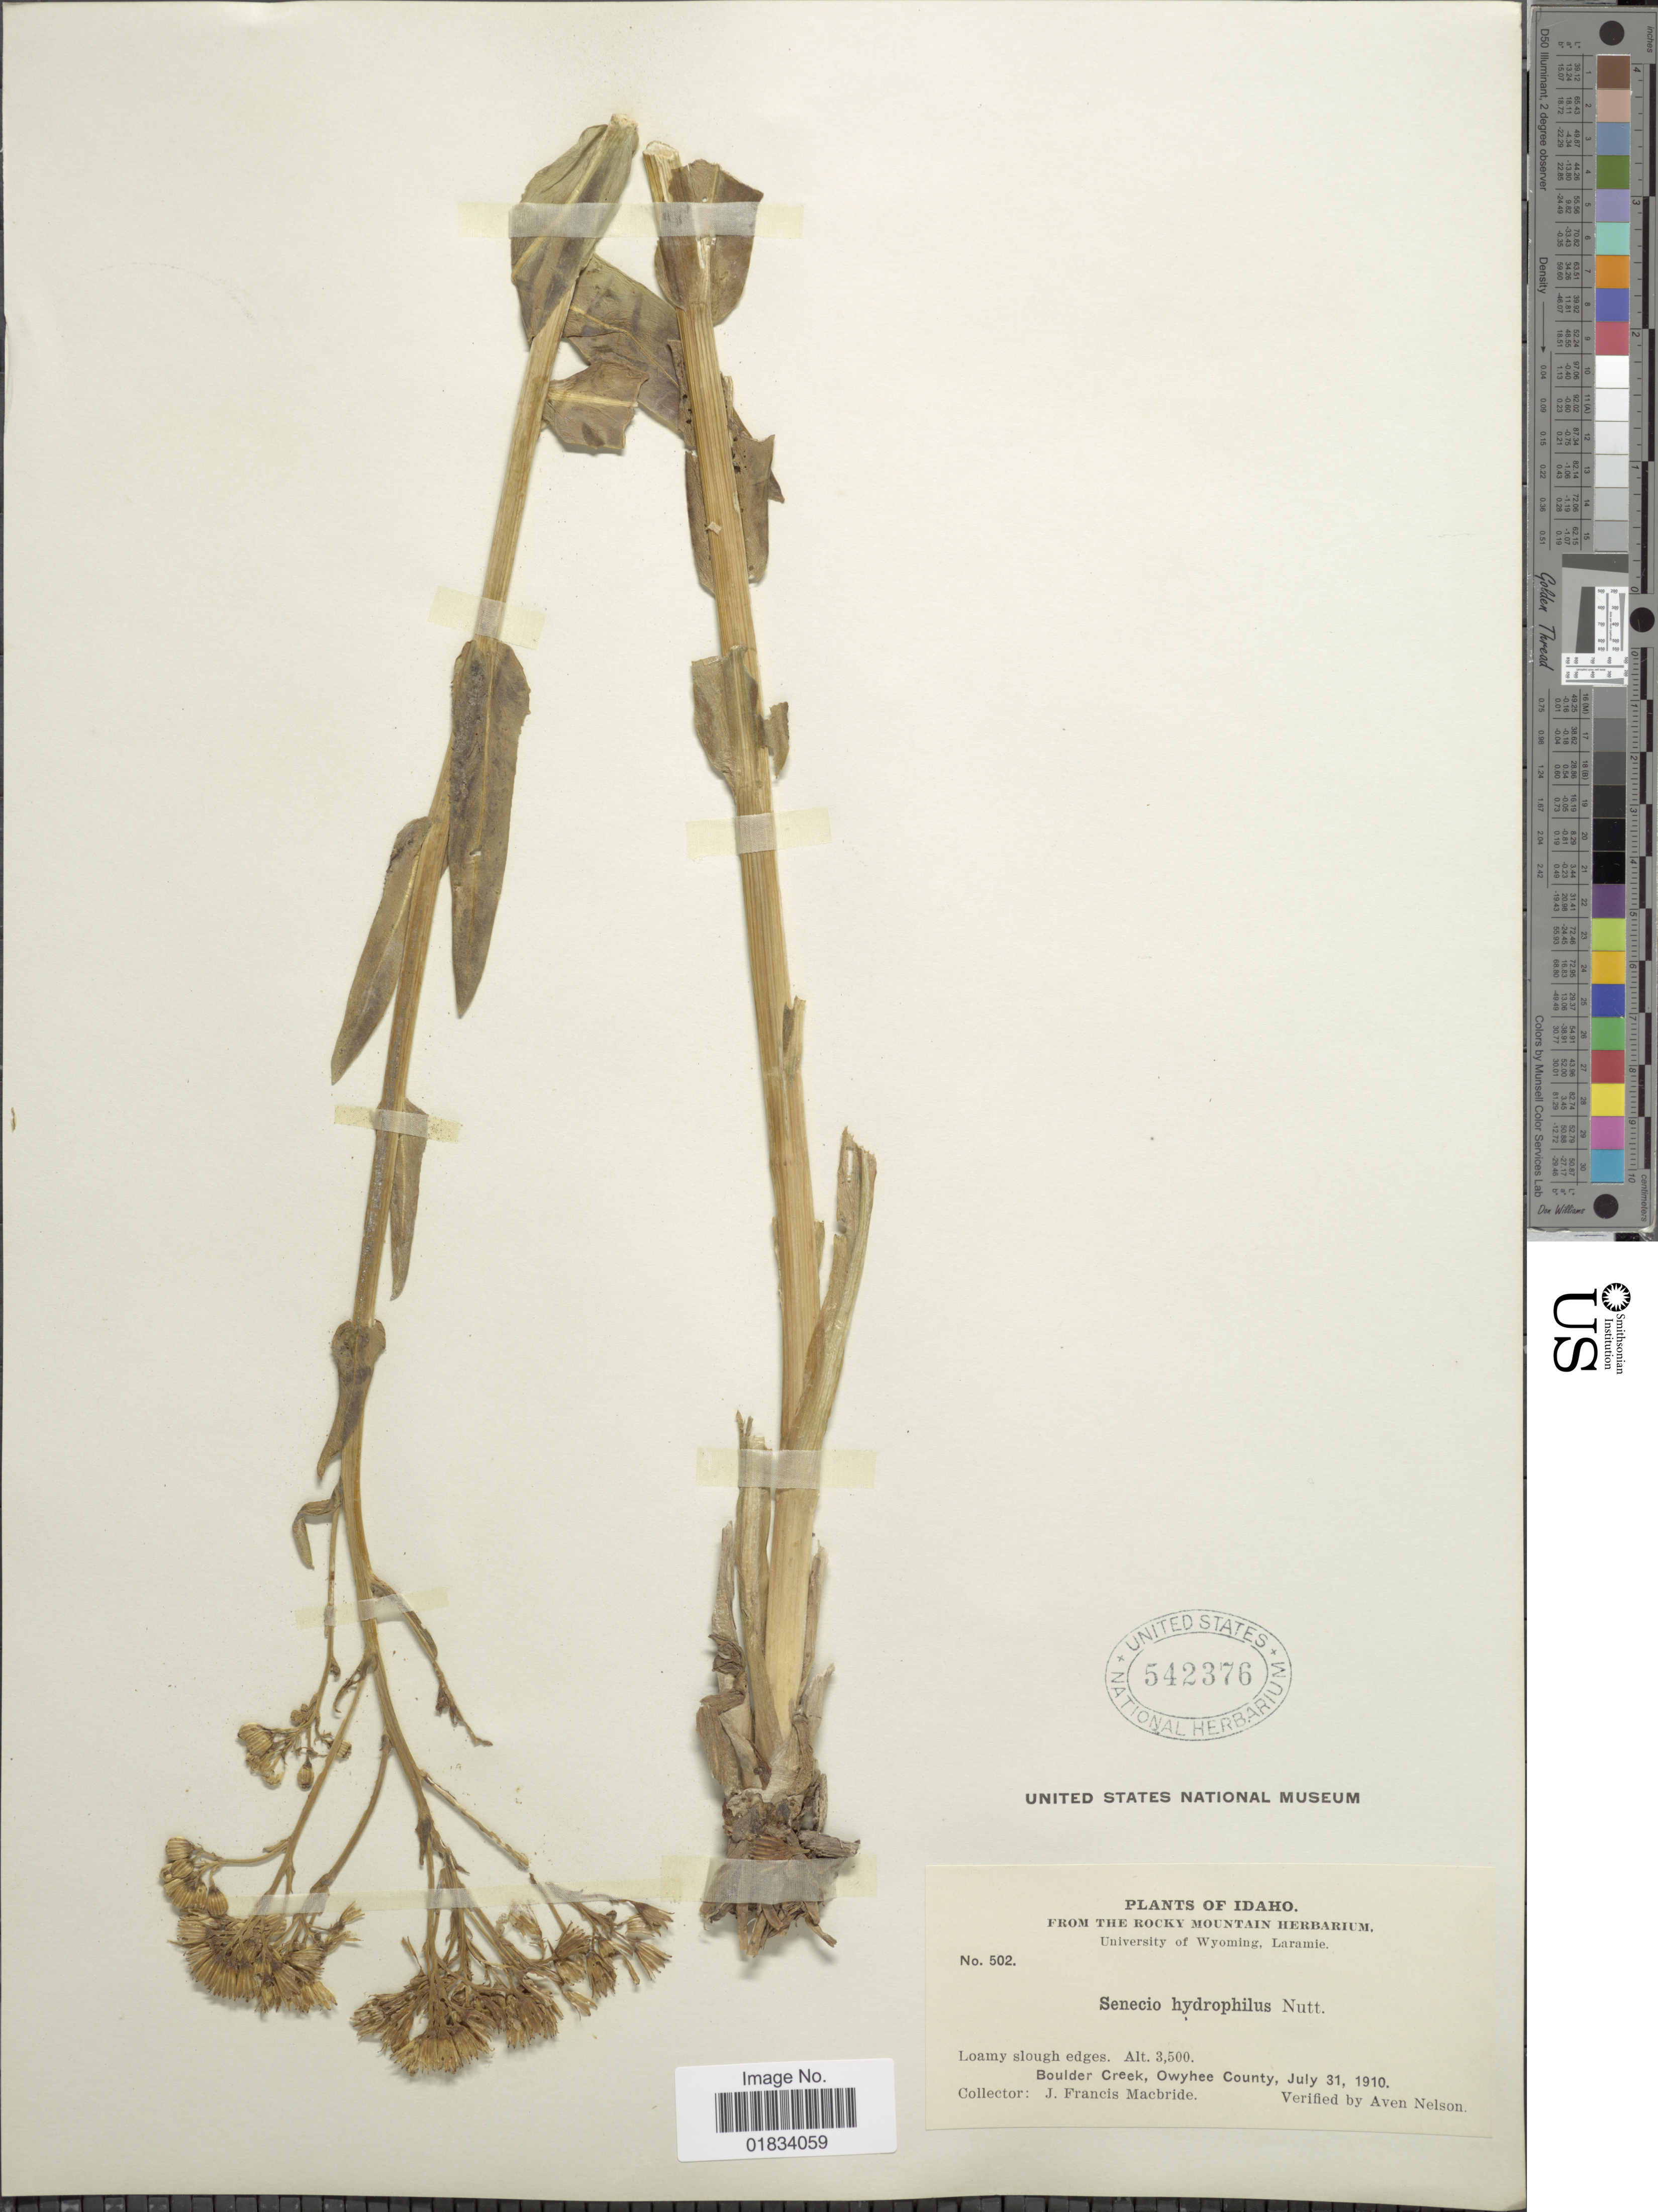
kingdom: Plantae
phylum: Tracheophyta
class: Magnoliopsida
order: Asterales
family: Asteraceae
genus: Senecio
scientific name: Senecio hydrophilus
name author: Nutt.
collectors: J. F. Macbride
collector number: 502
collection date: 1910-07-31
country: United States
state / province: Idaho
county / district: Owyhee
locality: Boulder Creek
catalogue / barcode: US 542376